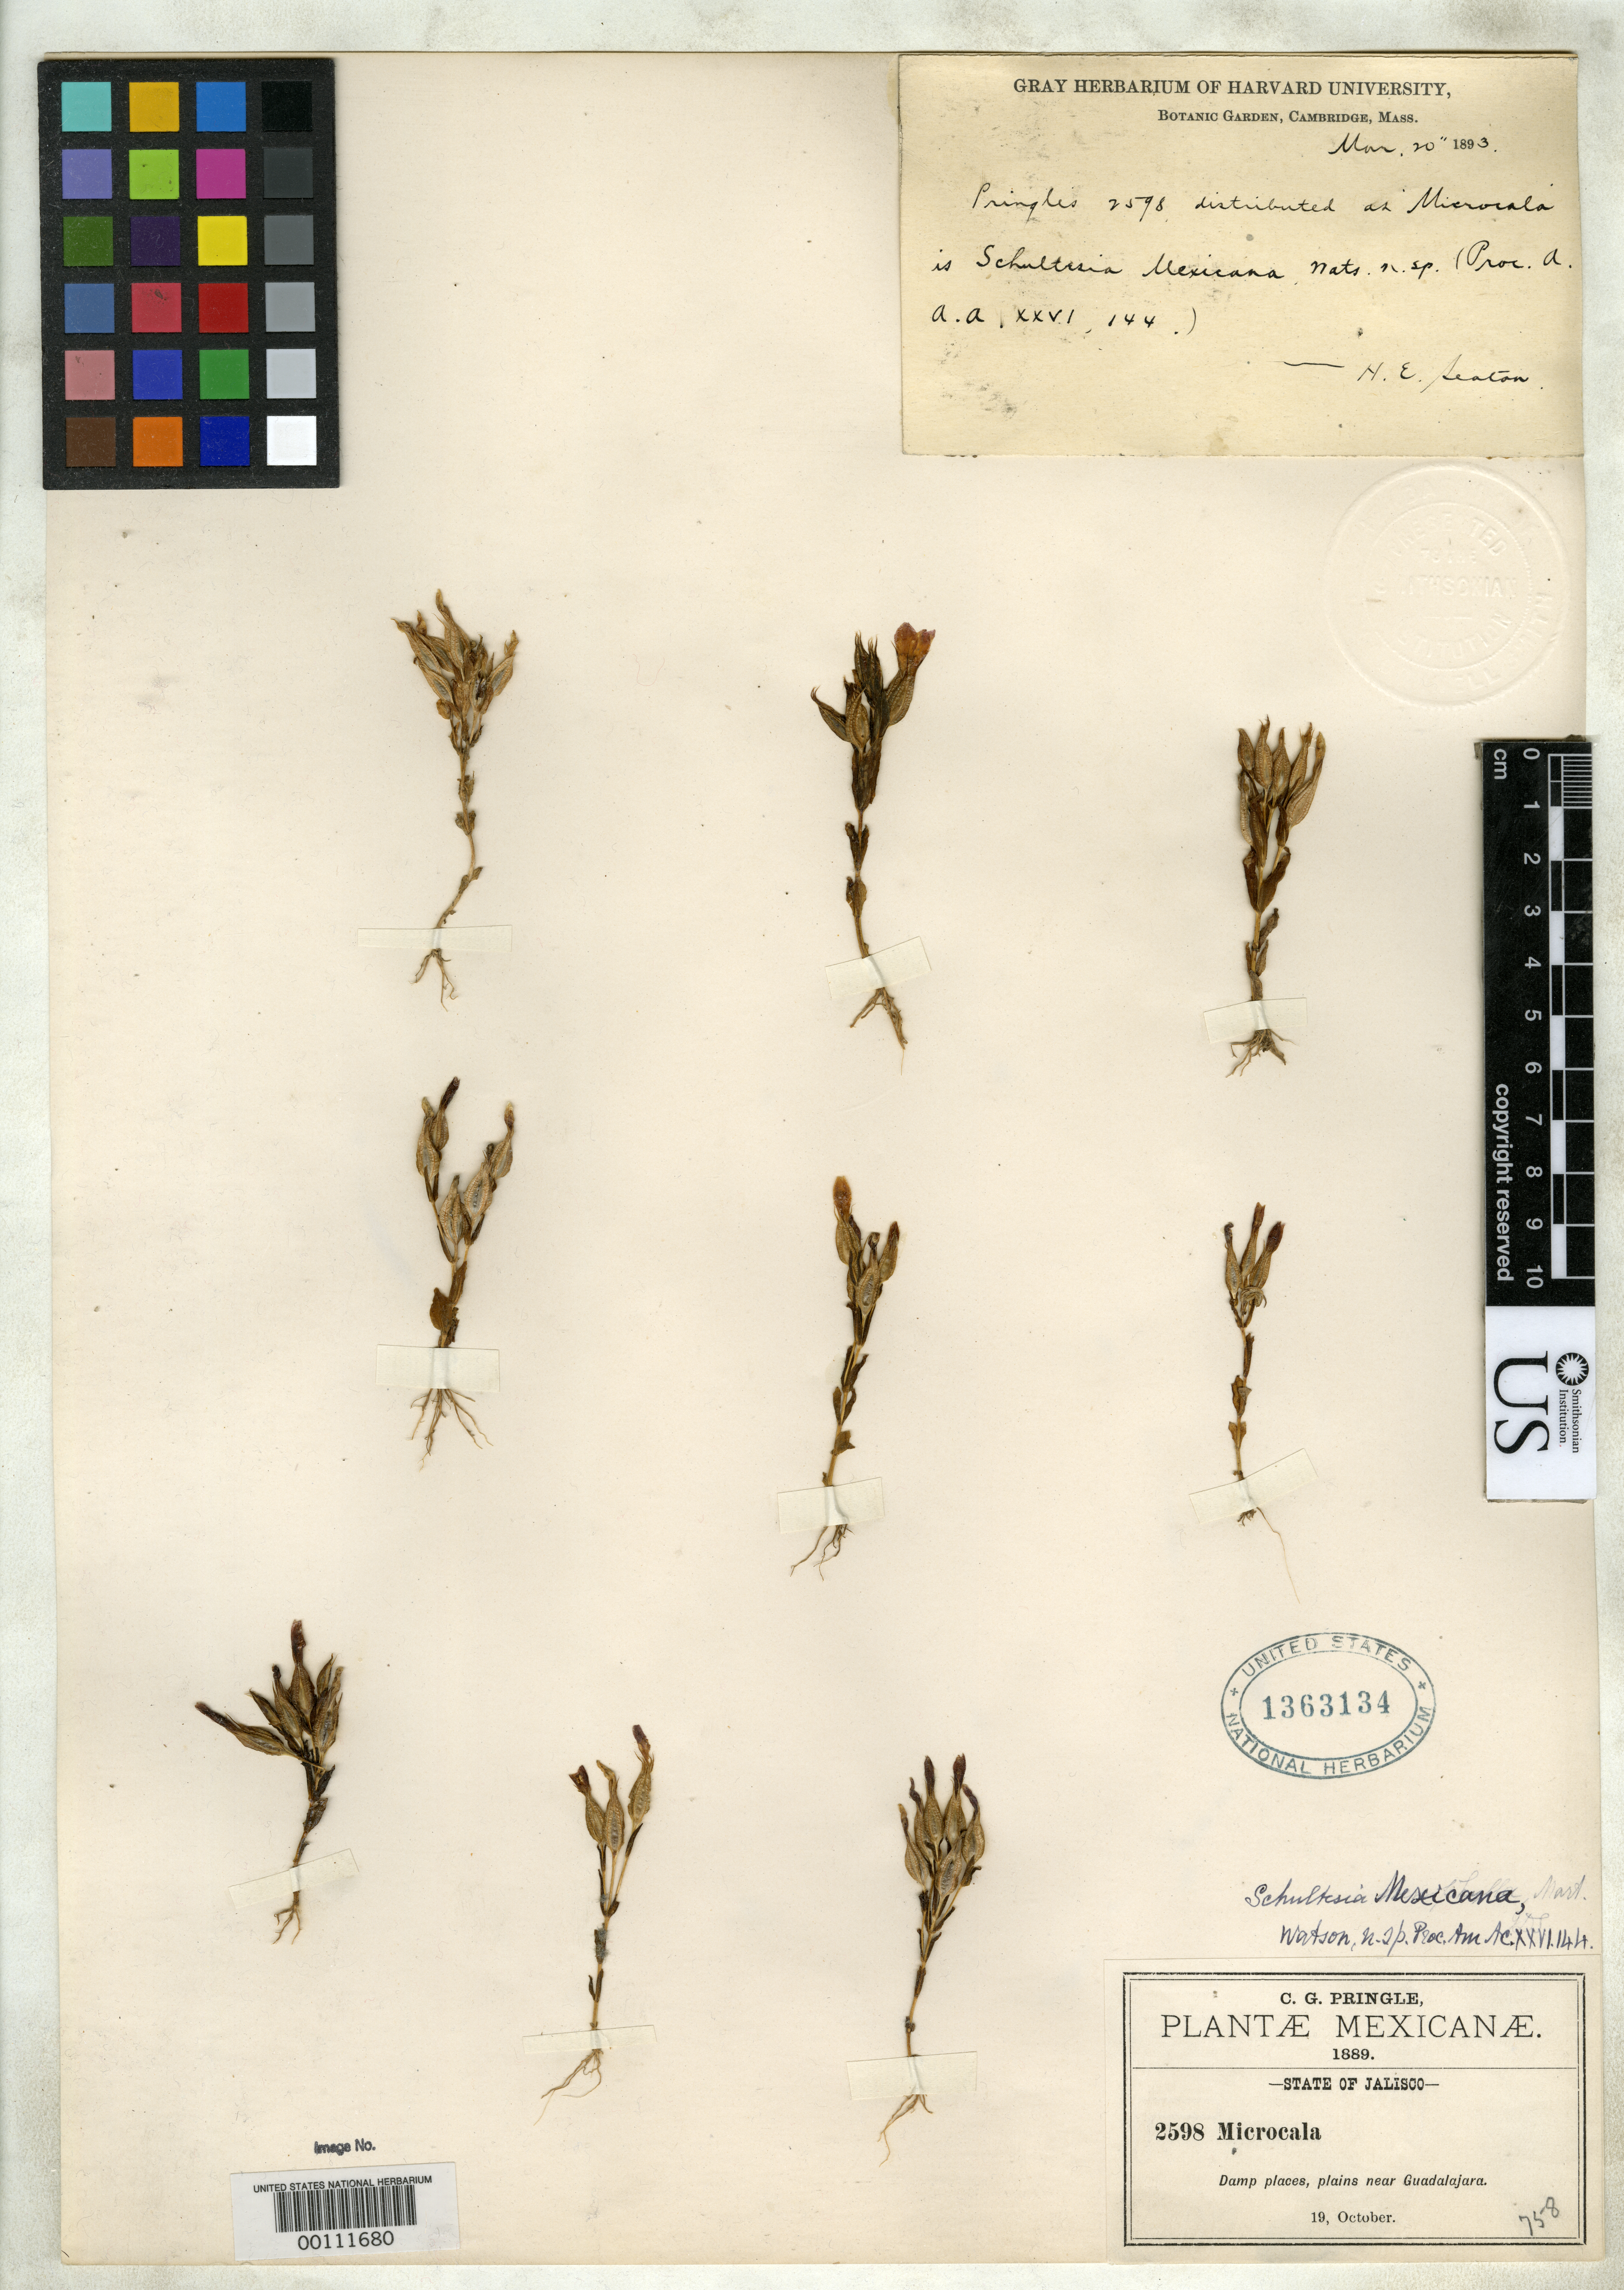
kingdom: Plantae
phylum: Tracheophyta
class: Magnoliopsida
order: Gentianales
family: Gentianaceae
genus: Schultesia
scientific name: Schultesia mexicana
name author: S. Watson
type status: Isotype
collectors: C. G. Pringle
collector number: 2598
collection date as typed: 19 Oct 1889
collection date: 1889-10-19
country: Mexico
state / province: Jalisco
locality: Near Guadalajara.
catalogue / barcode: US 1363134